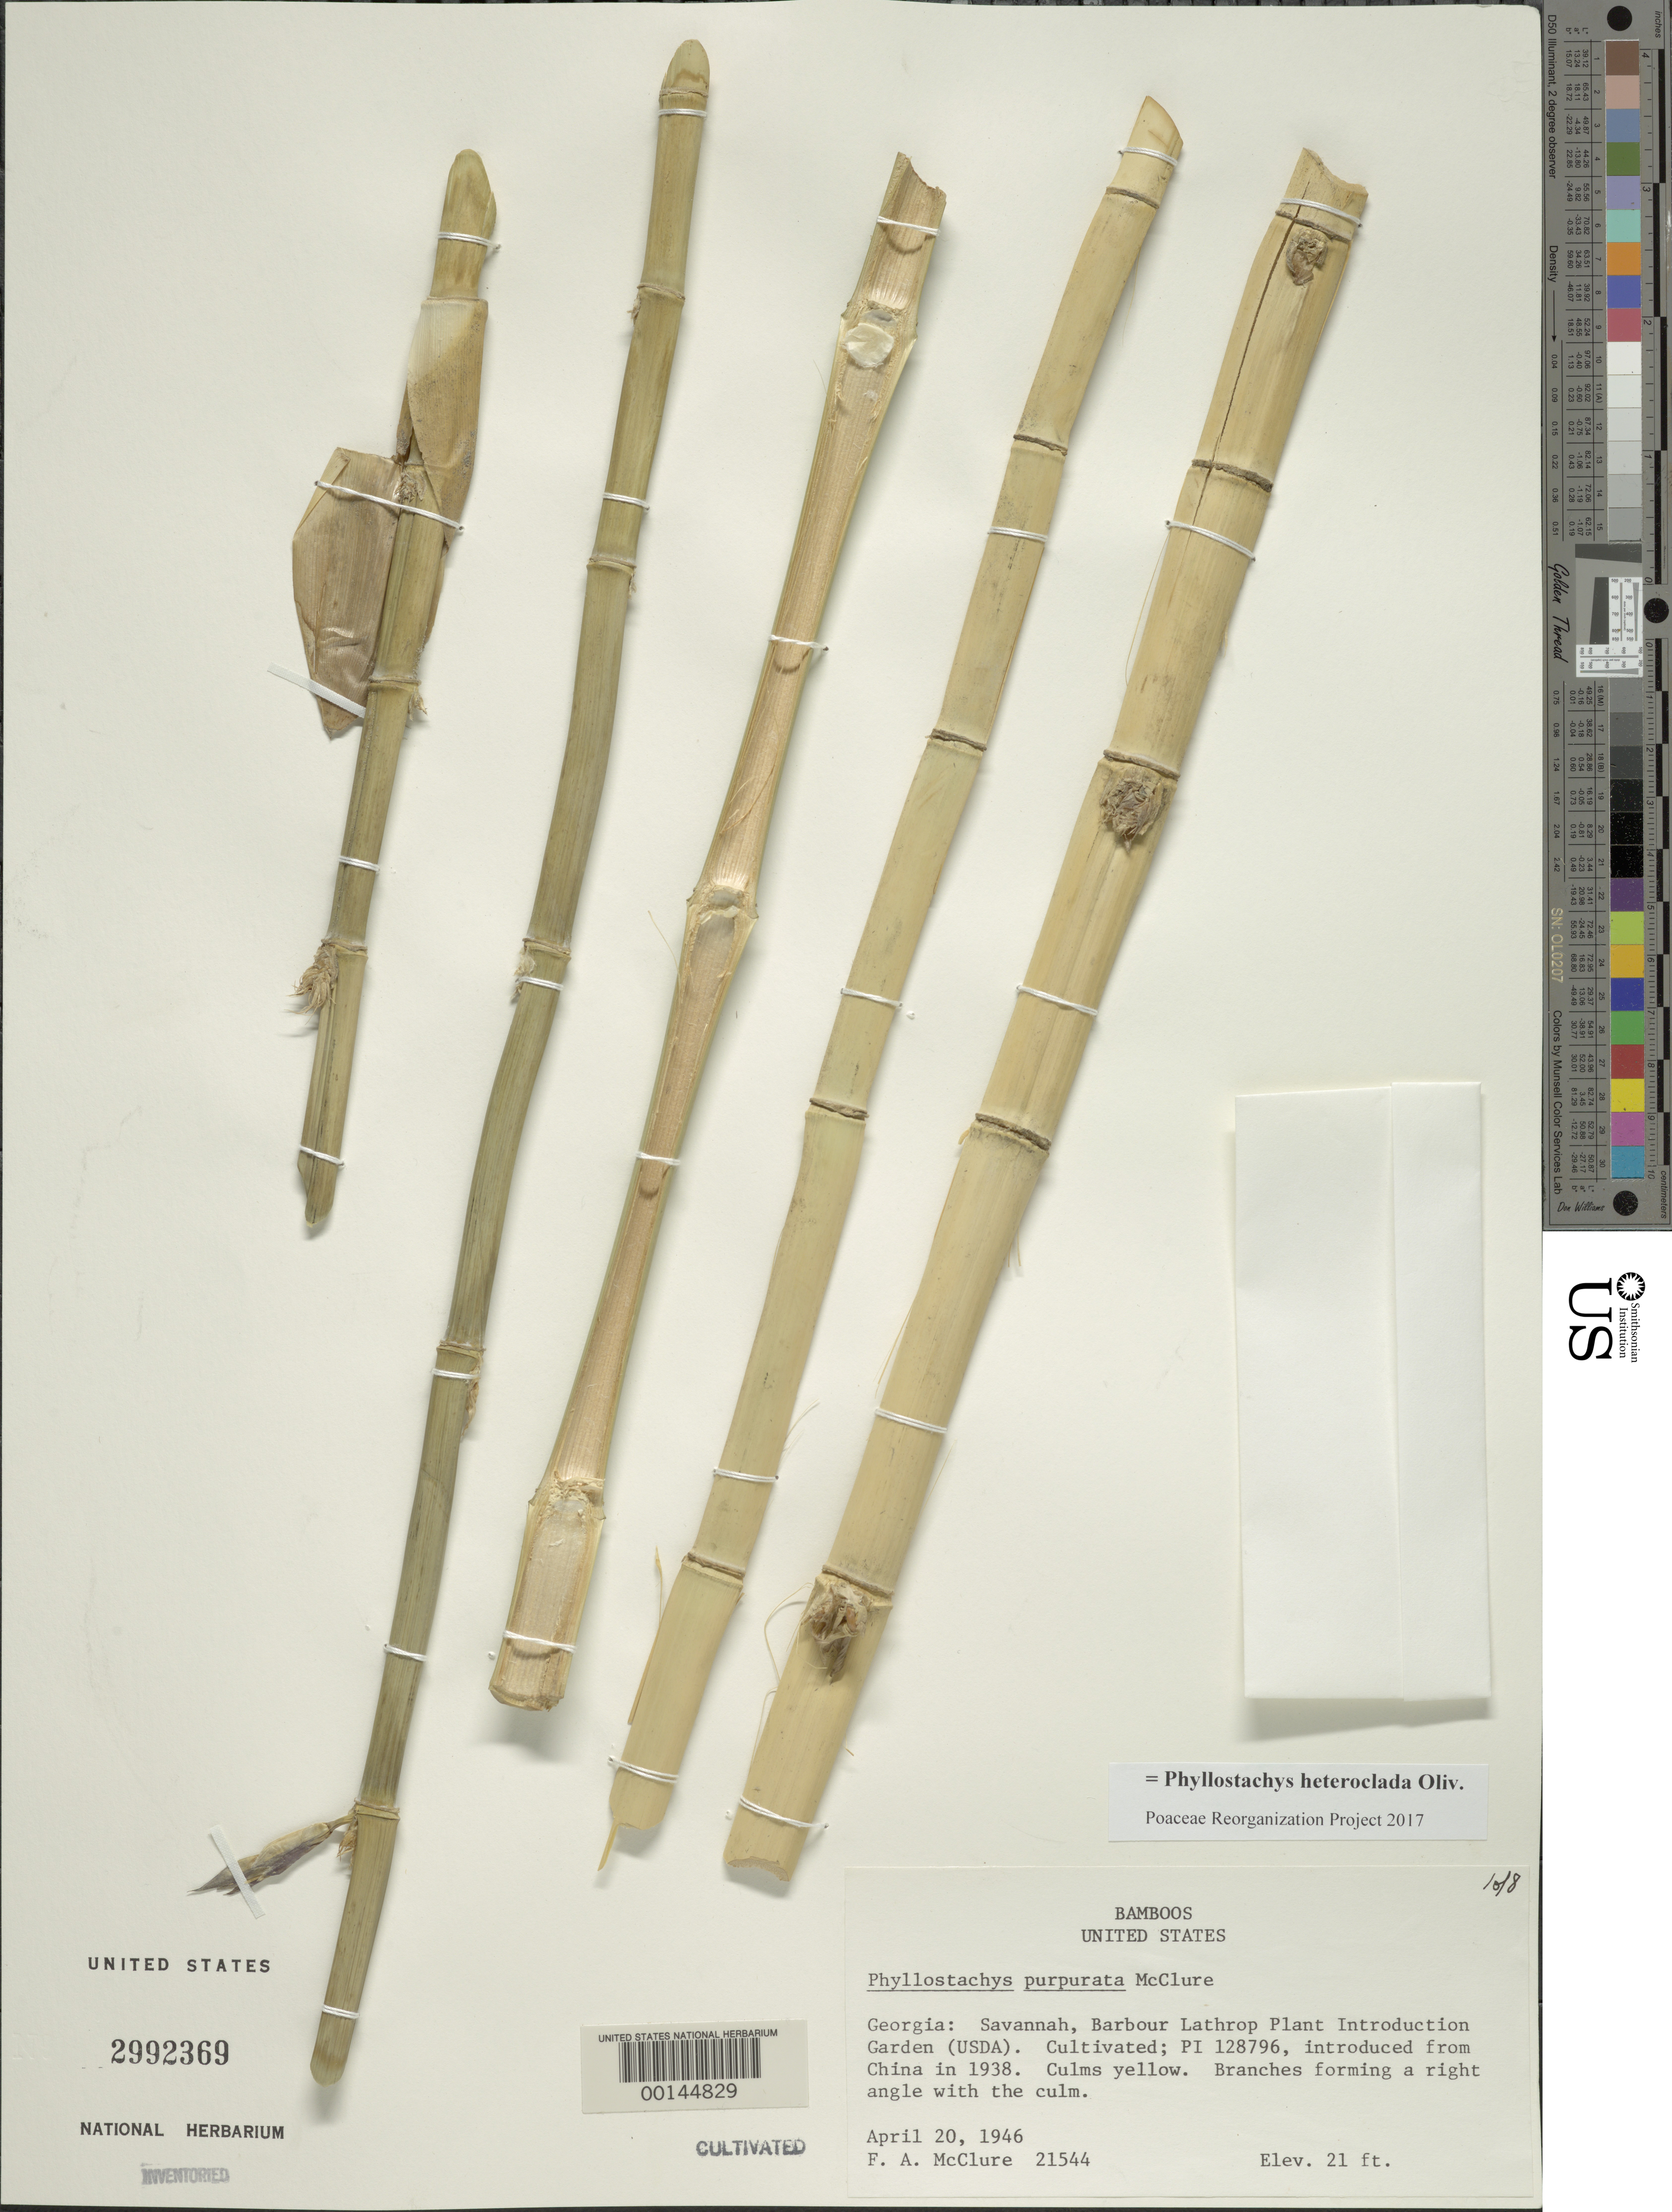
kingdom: Plantae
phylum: Tracheophyta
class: Liliopsida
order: Poales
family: Poaceae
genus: Phyllostachys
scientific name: Phyllostachys heteroclada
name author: Oliv.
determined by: Poaceae Reorganization Project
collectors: F. A. McClure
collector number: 21544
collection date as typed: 20 Apr 1946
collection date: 1946-04-20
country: United States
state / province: Georgia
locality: Savannah, barbour lathrop p.i. garden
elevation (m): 6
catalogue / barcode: US 2992369